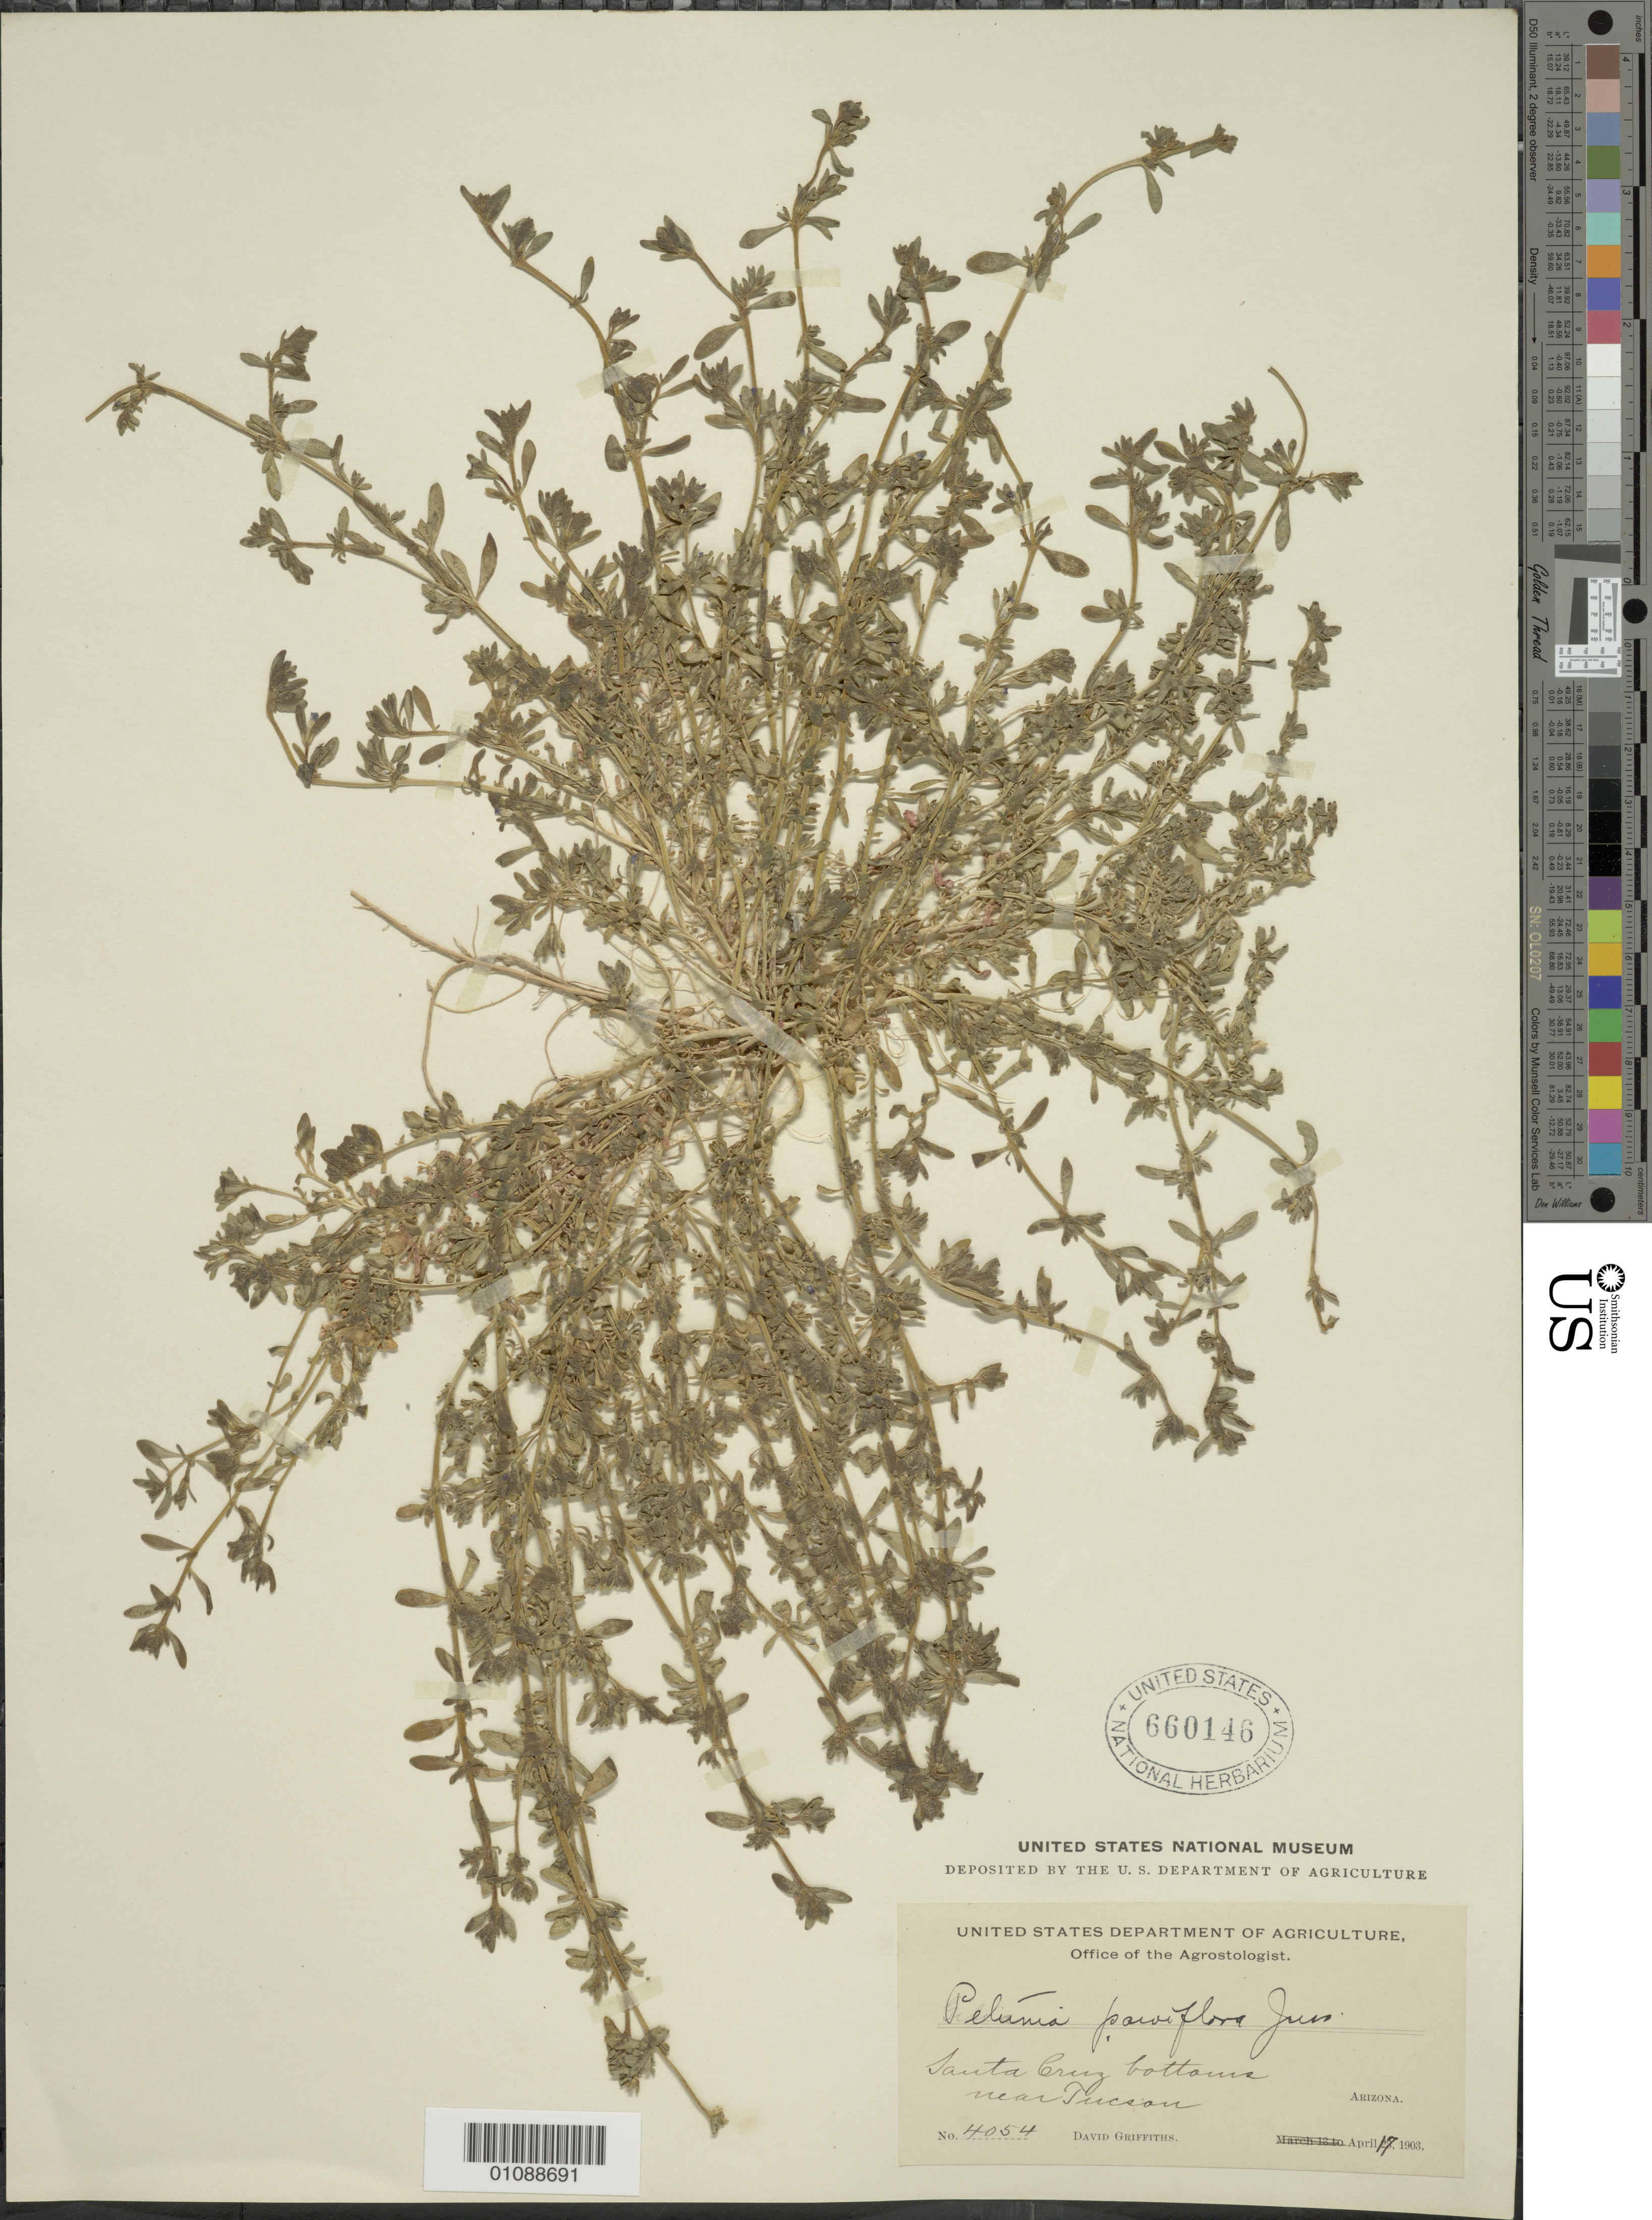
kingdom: Plantae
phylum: Tracheophyta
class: Magnoliopsida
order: Solanales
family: Solanaceae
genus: Petunia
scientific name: Petunia parviflora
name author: Juss.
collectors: D. Griffiths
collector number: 4054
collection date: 1903-04-17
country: United States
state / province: Arizona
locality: Santa Cruz bottoms near Tucson.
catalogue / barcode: US 660146